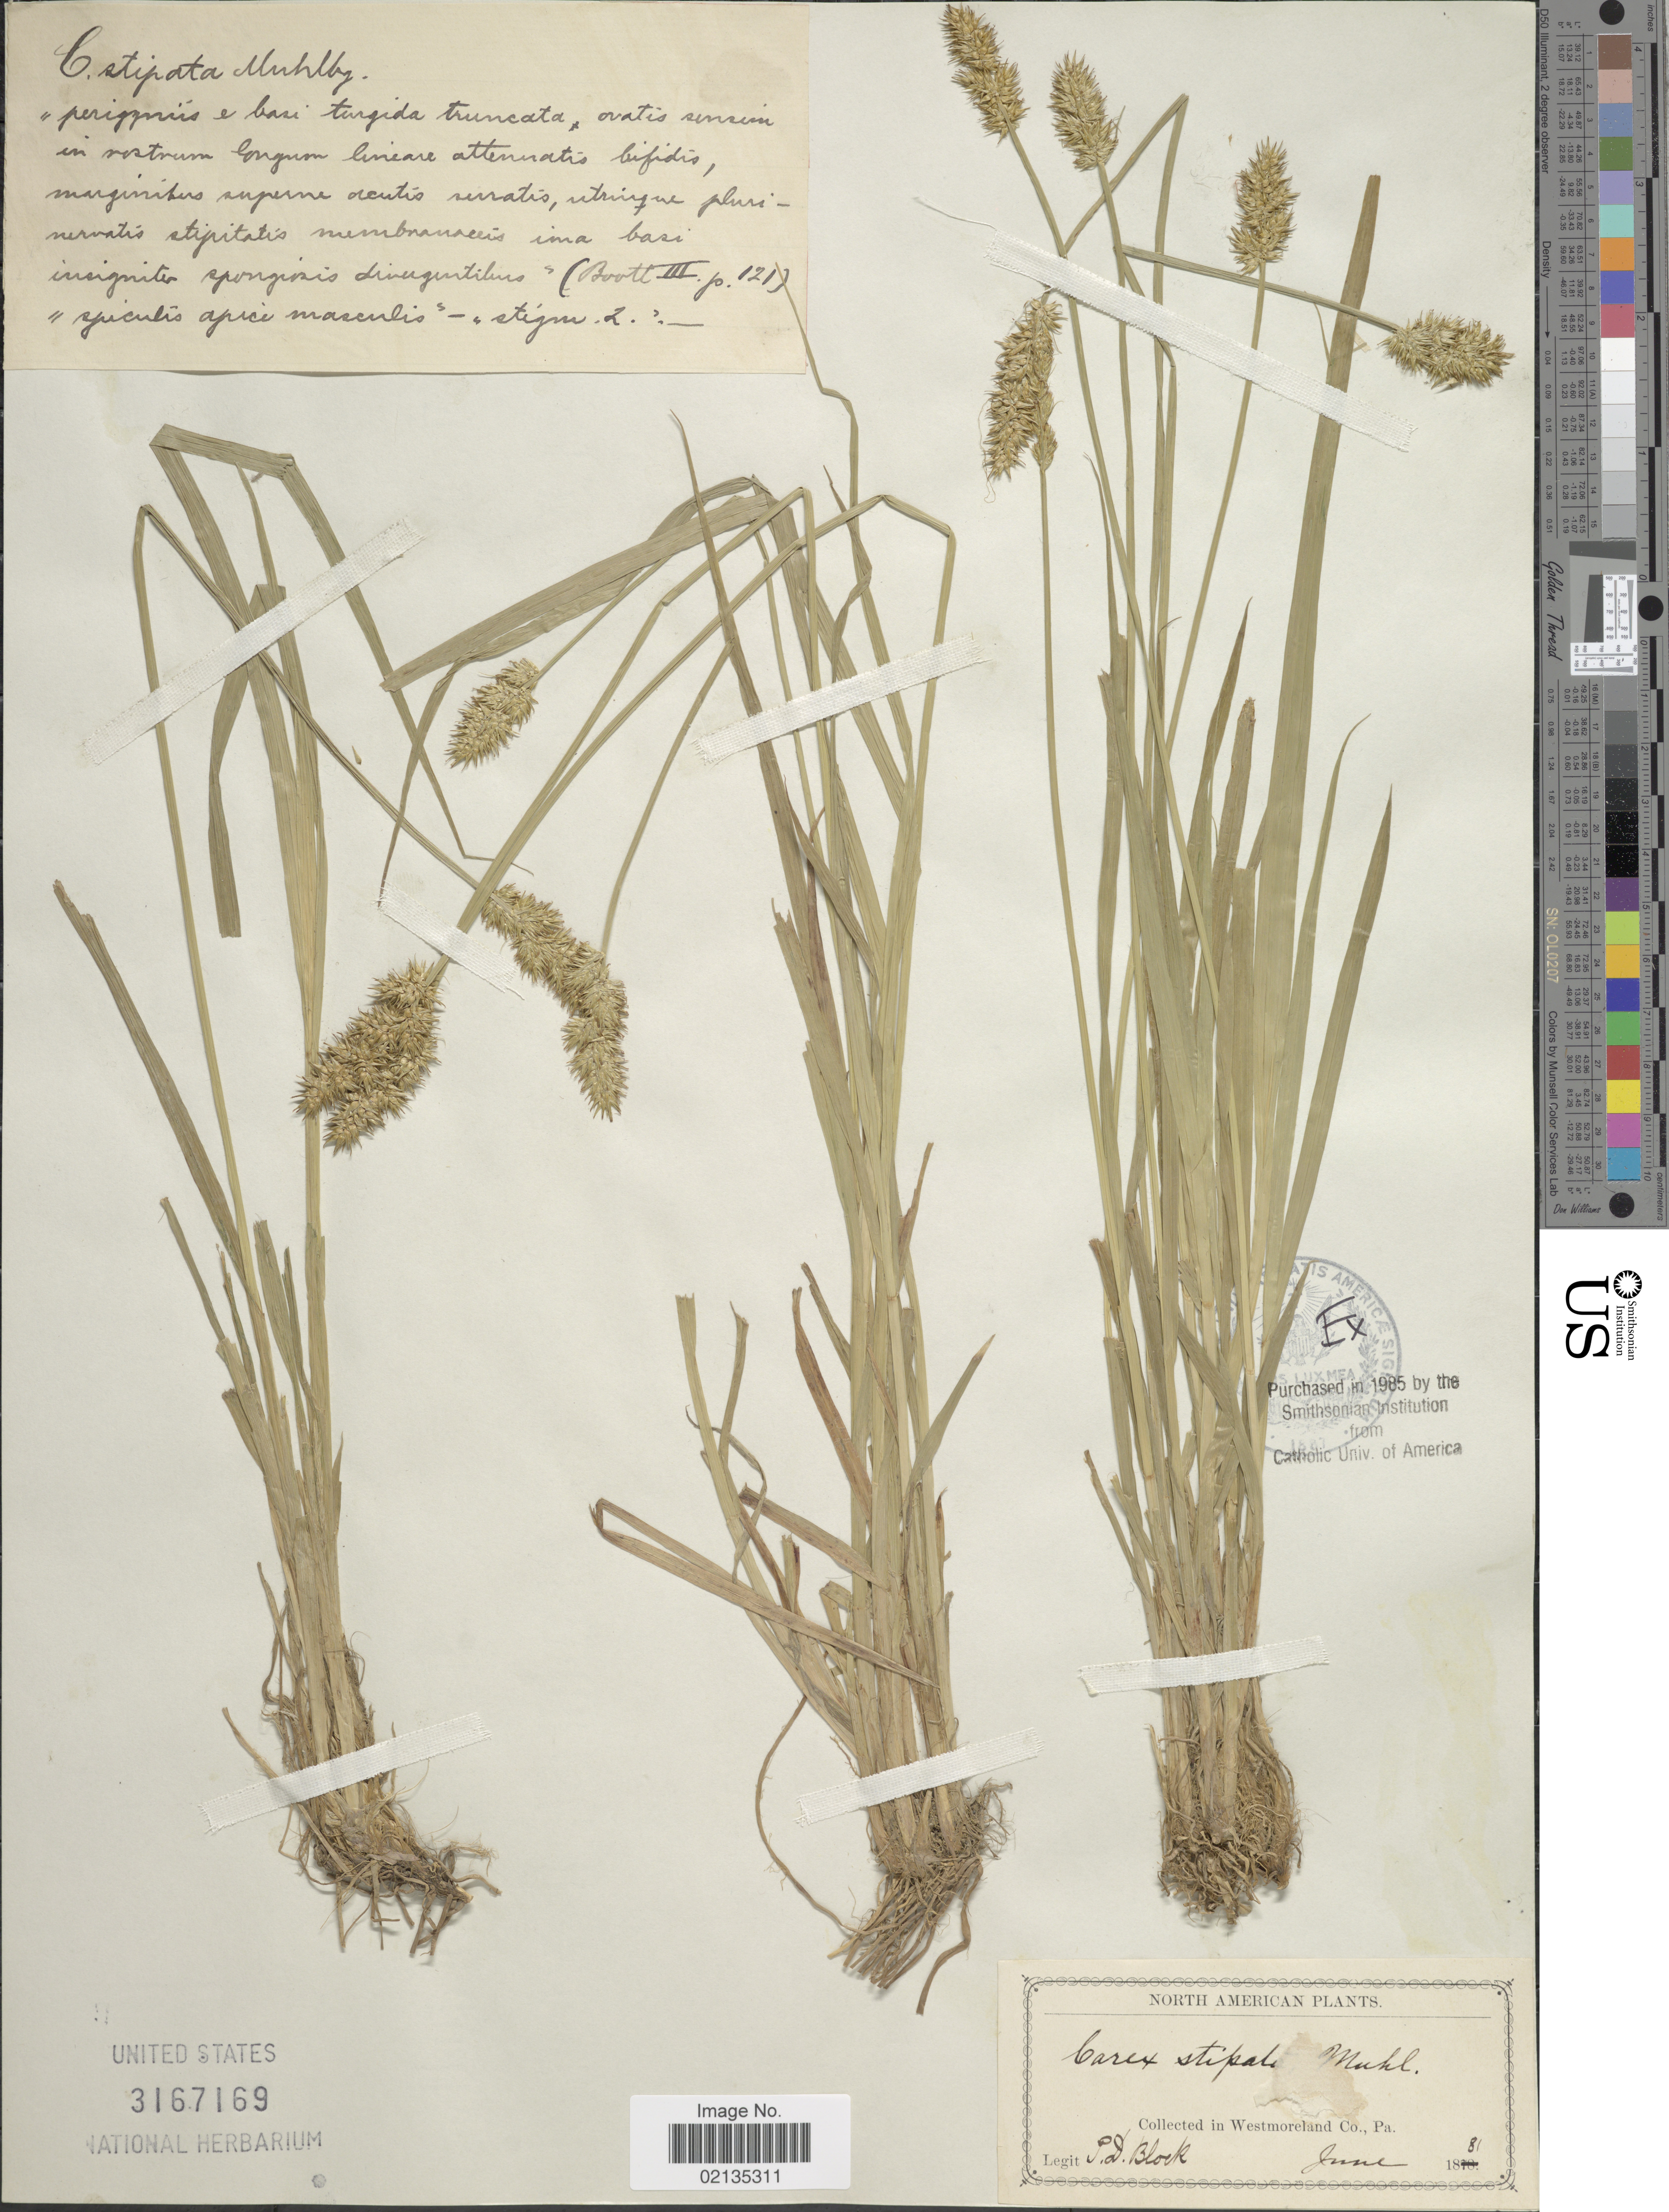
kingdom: Plantae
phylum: Tracheophyta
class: Liliopsida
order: Poales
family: Cyperaceae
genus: Carex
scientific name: Carex stipata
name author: Muhl. ex Willd.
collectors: P. Block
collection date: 1881-06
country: United States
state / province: Pennsylvania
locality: Westmoreland Co.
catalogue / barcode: US 3167169